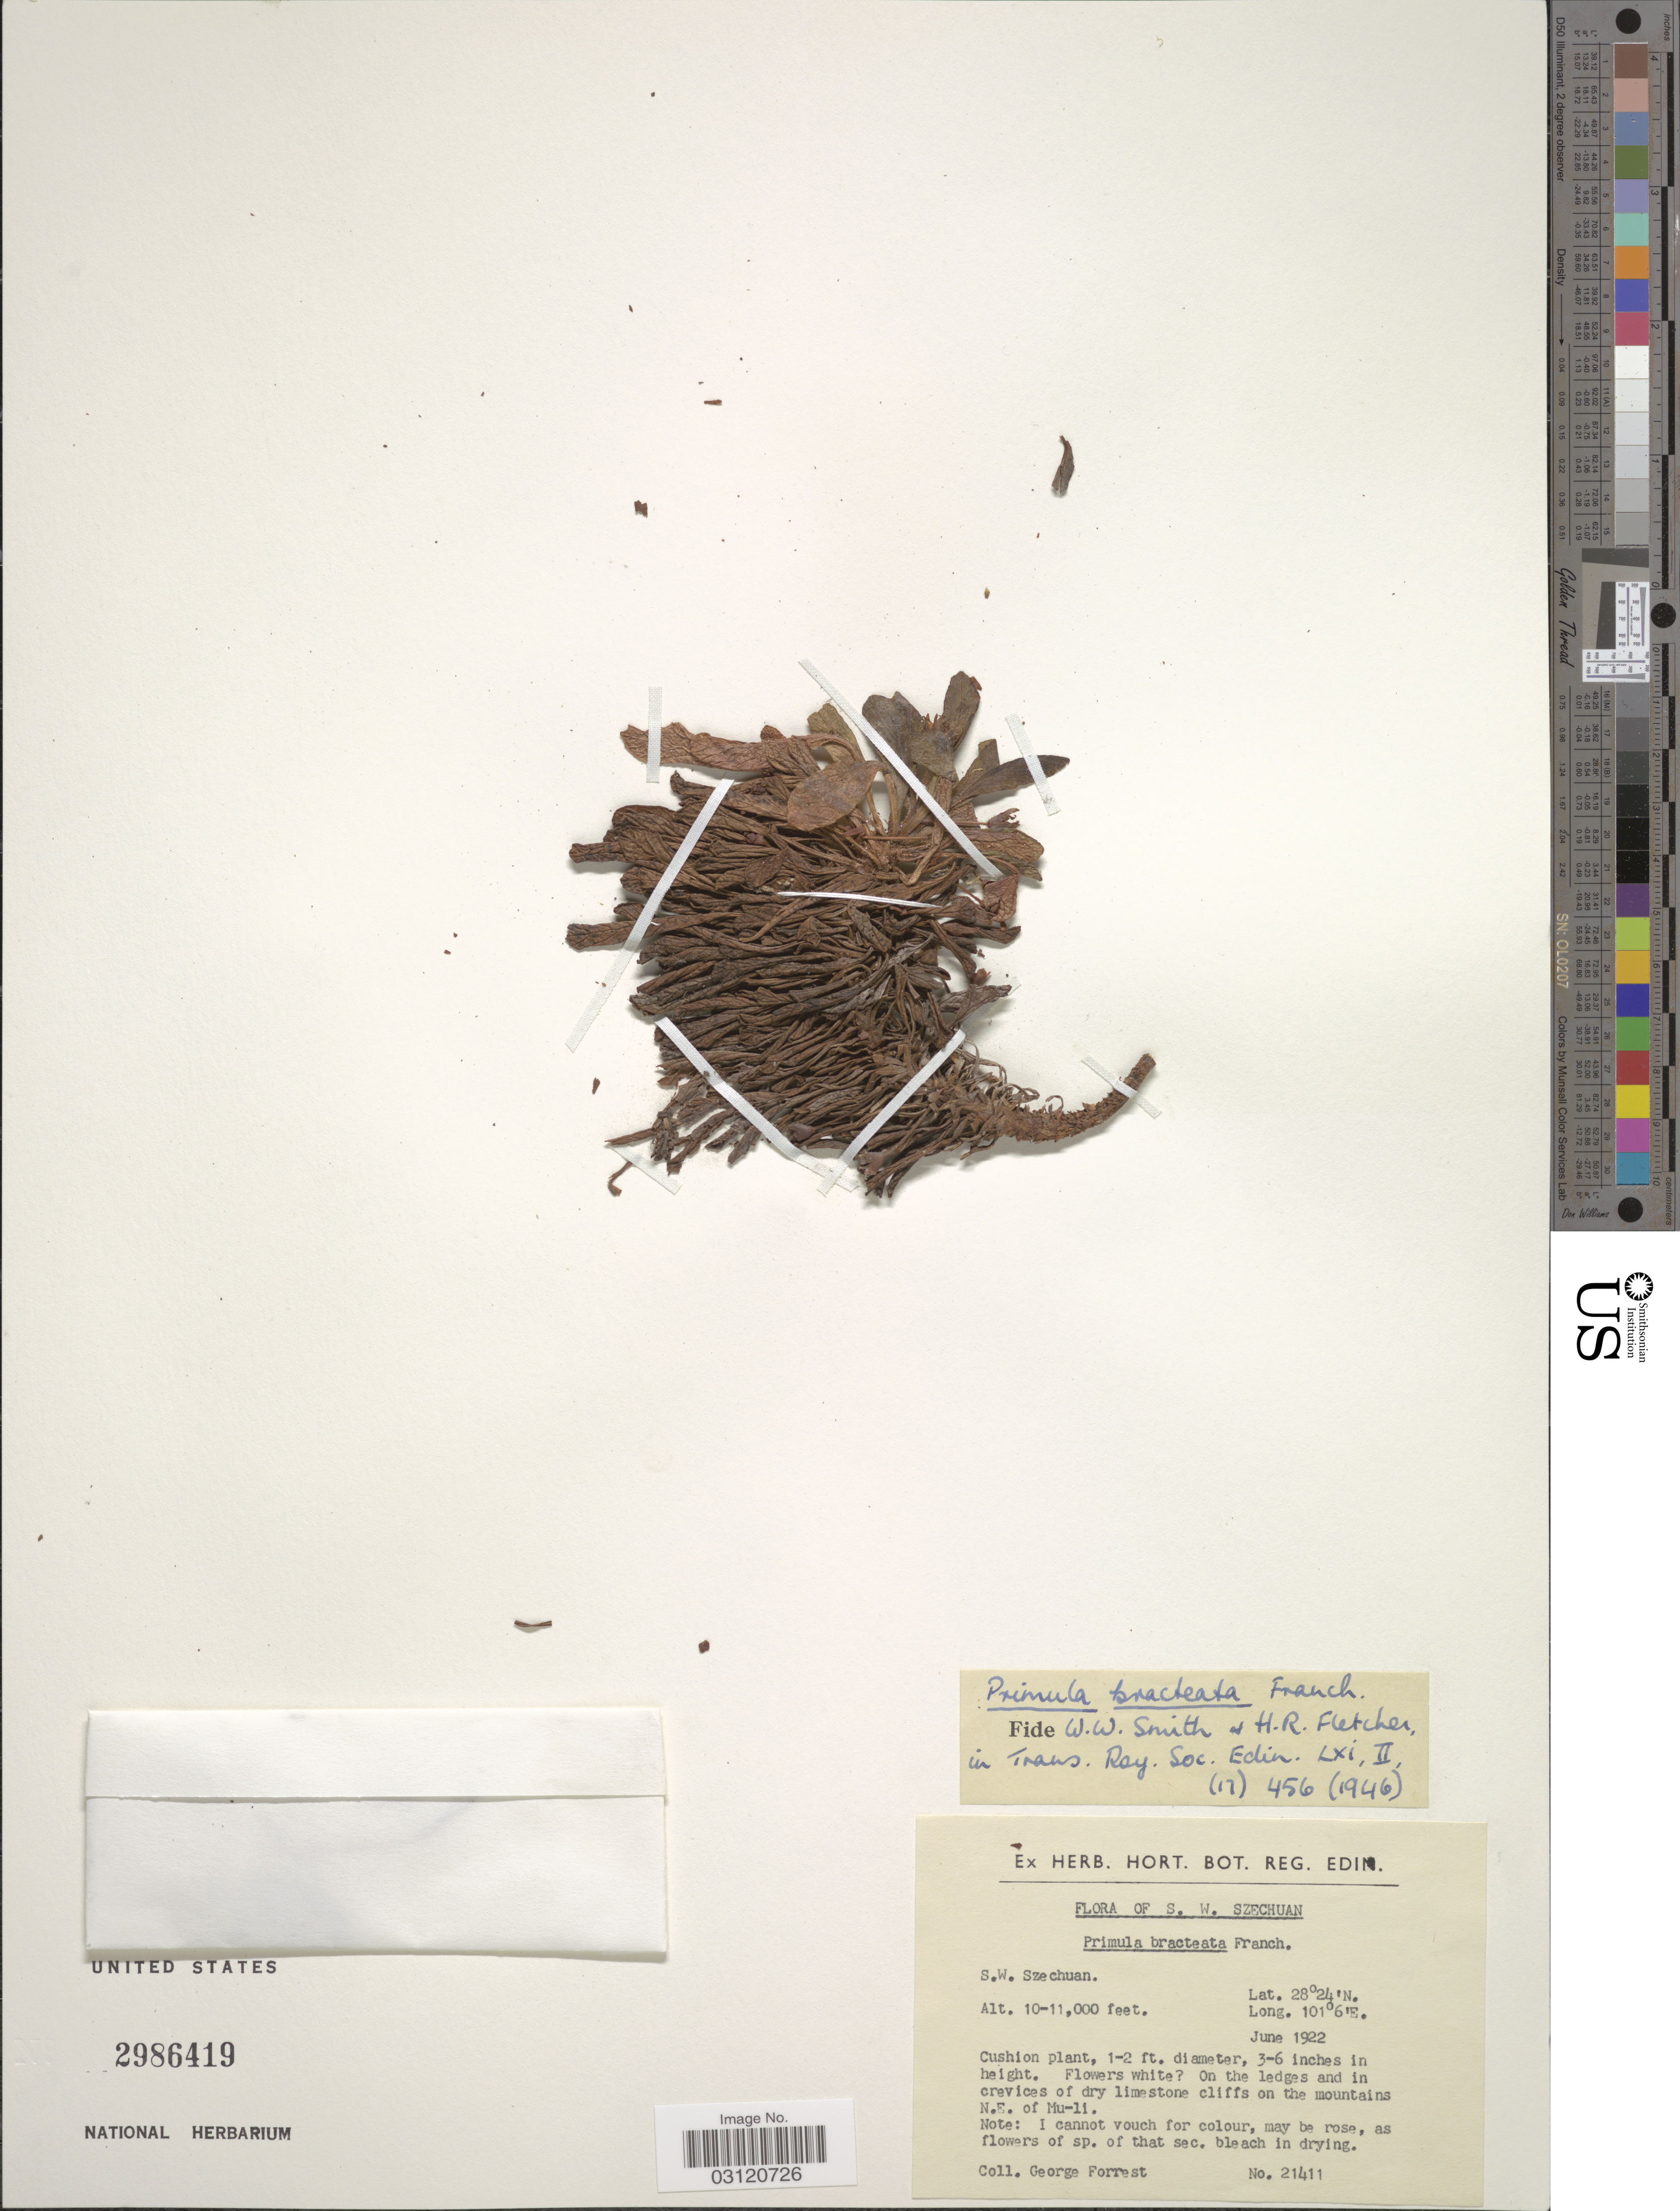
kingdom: Plantae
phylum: Tracheophyta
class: Magnoliopsida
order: Ericales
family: Primulaceae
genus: Primula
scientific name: Primula bracteata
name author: Franch.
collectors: G. Forrest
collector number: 21411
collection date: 1922-06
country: China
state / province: Sichuan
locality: S.W. Szechuan, On the ledges and in crevices of dry limestone cliffs on the mountains N.E. of Mu-li.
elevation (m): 3048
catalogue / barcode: US 2986419